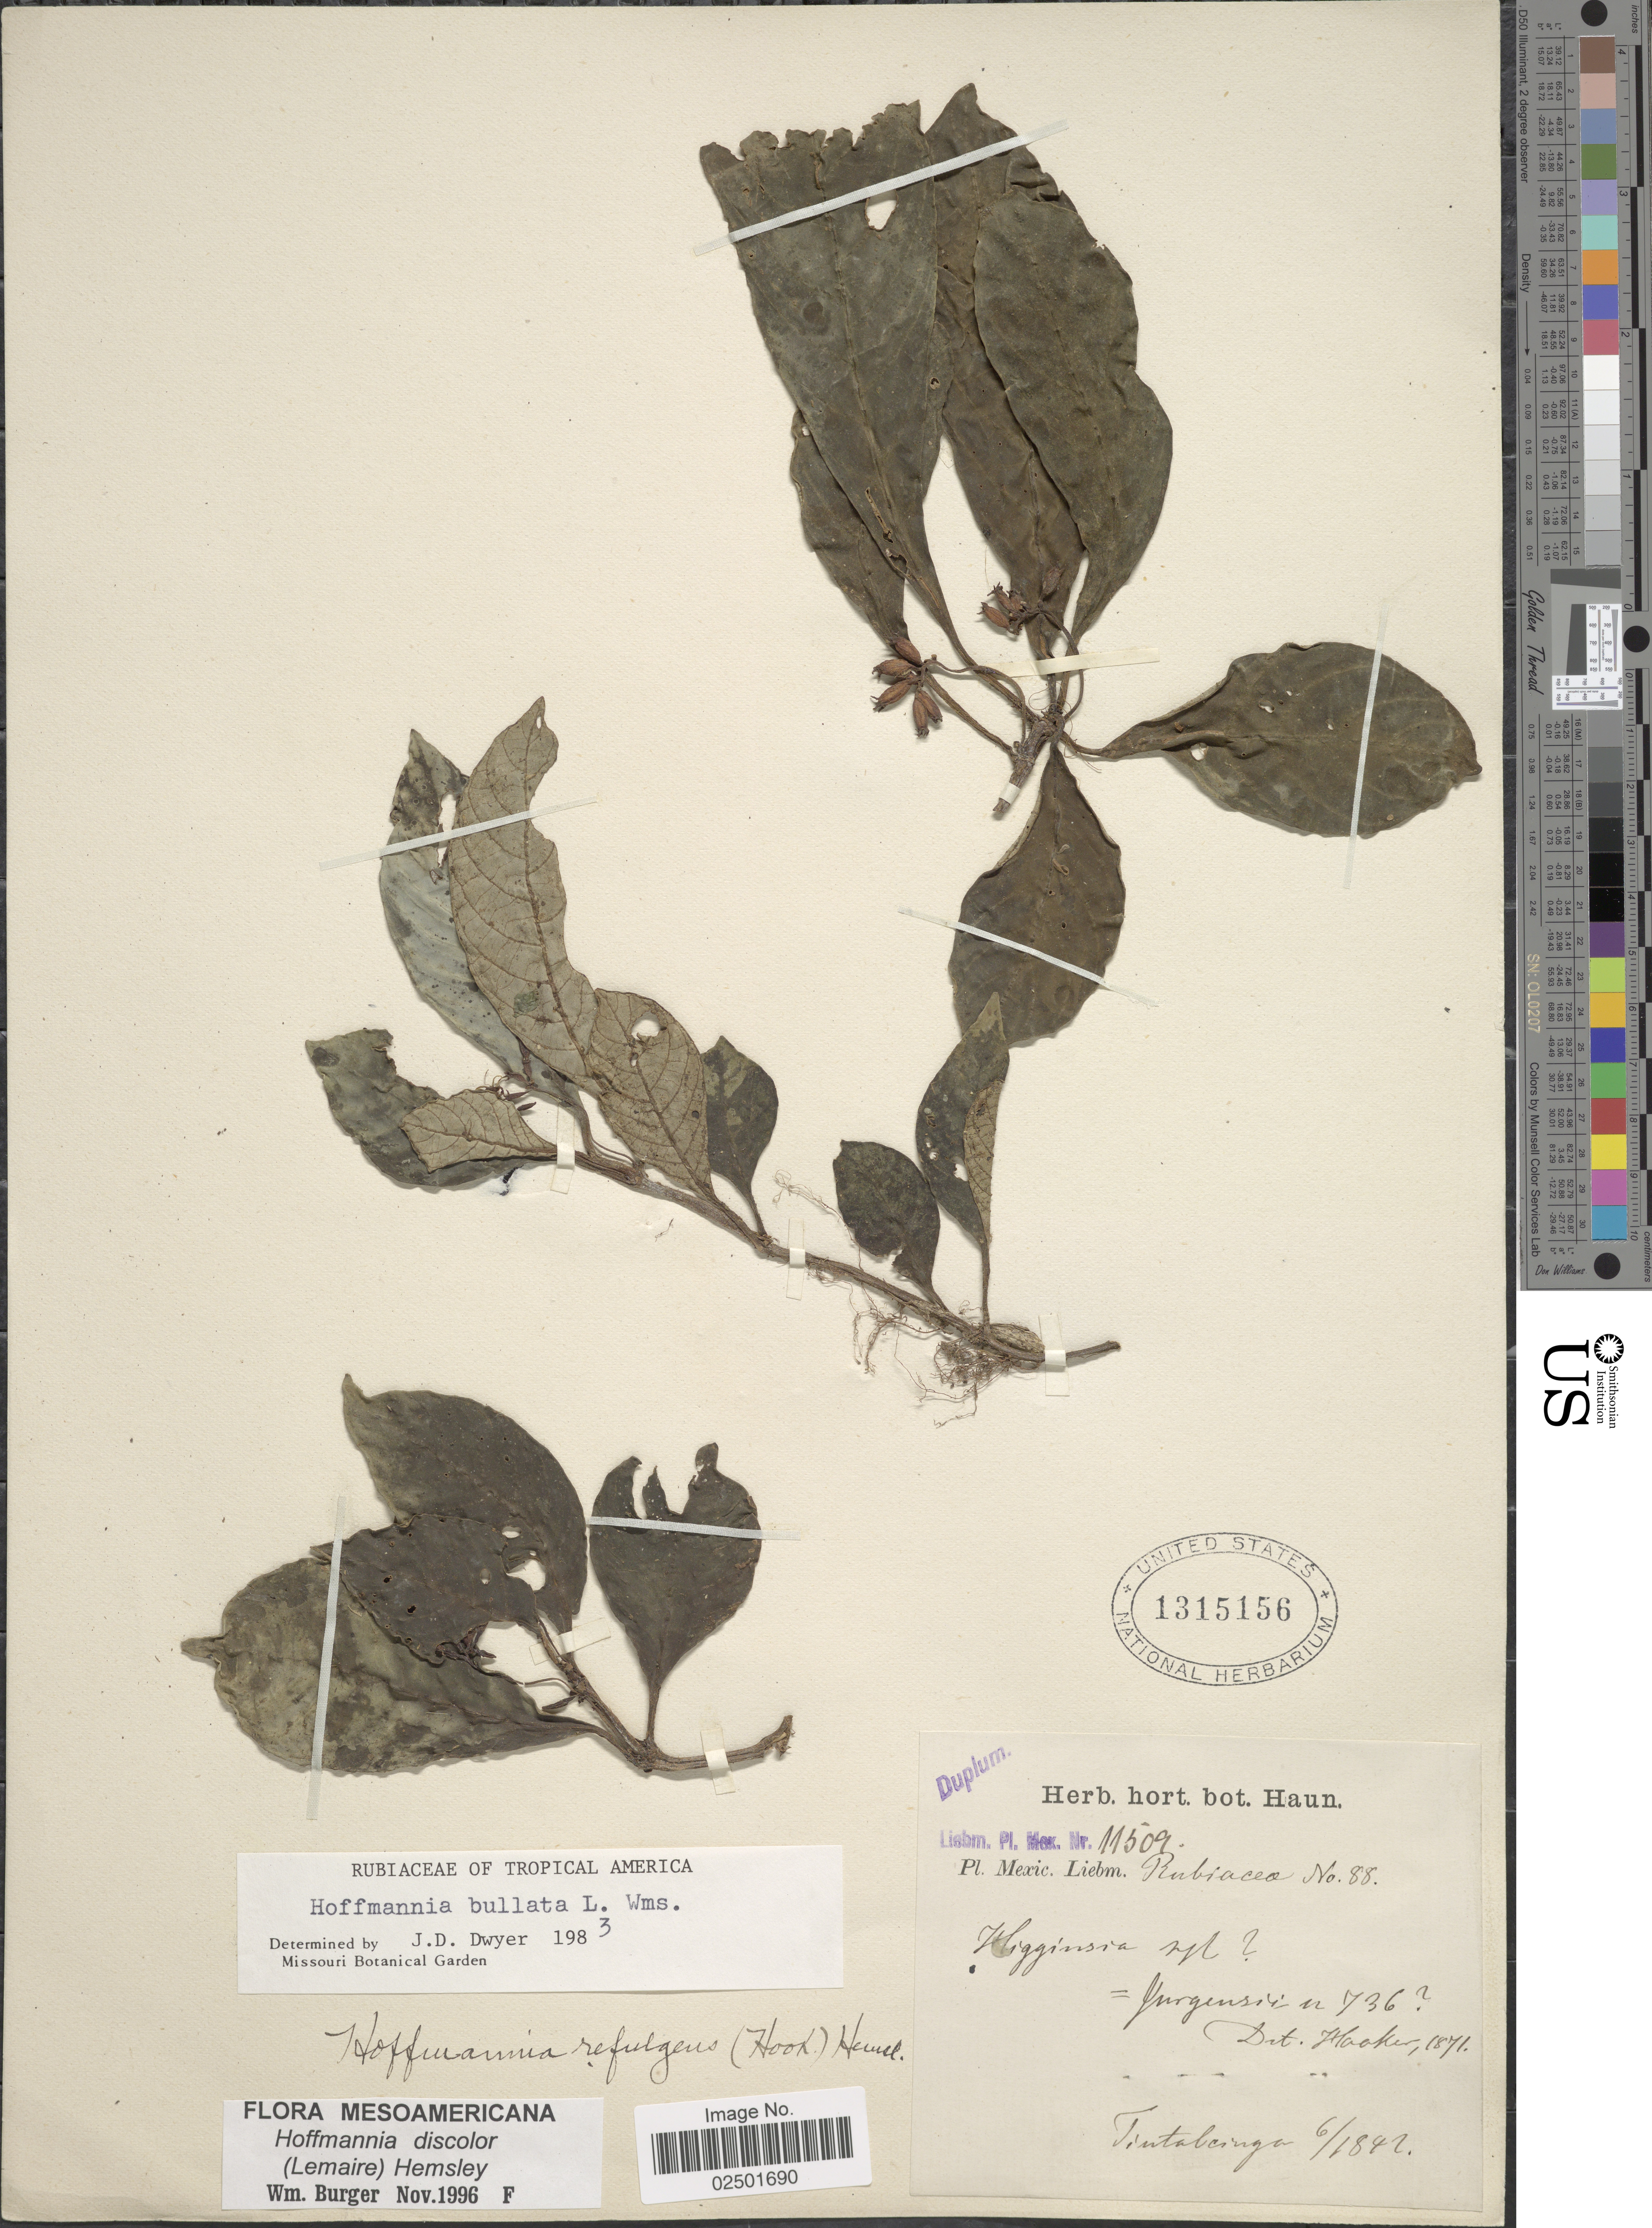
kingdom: Plantae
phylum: Tracheophyta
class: Magnoliopsida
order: Gentianales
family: Rubiaceae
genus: Hoffmannia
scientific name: Hoffmannia discolor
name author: (Lem.) Hemsl.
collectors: Liebmann, --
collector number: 11509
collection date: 1842-06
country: Mexico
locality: Tintalcingo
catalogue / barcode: US 1315156